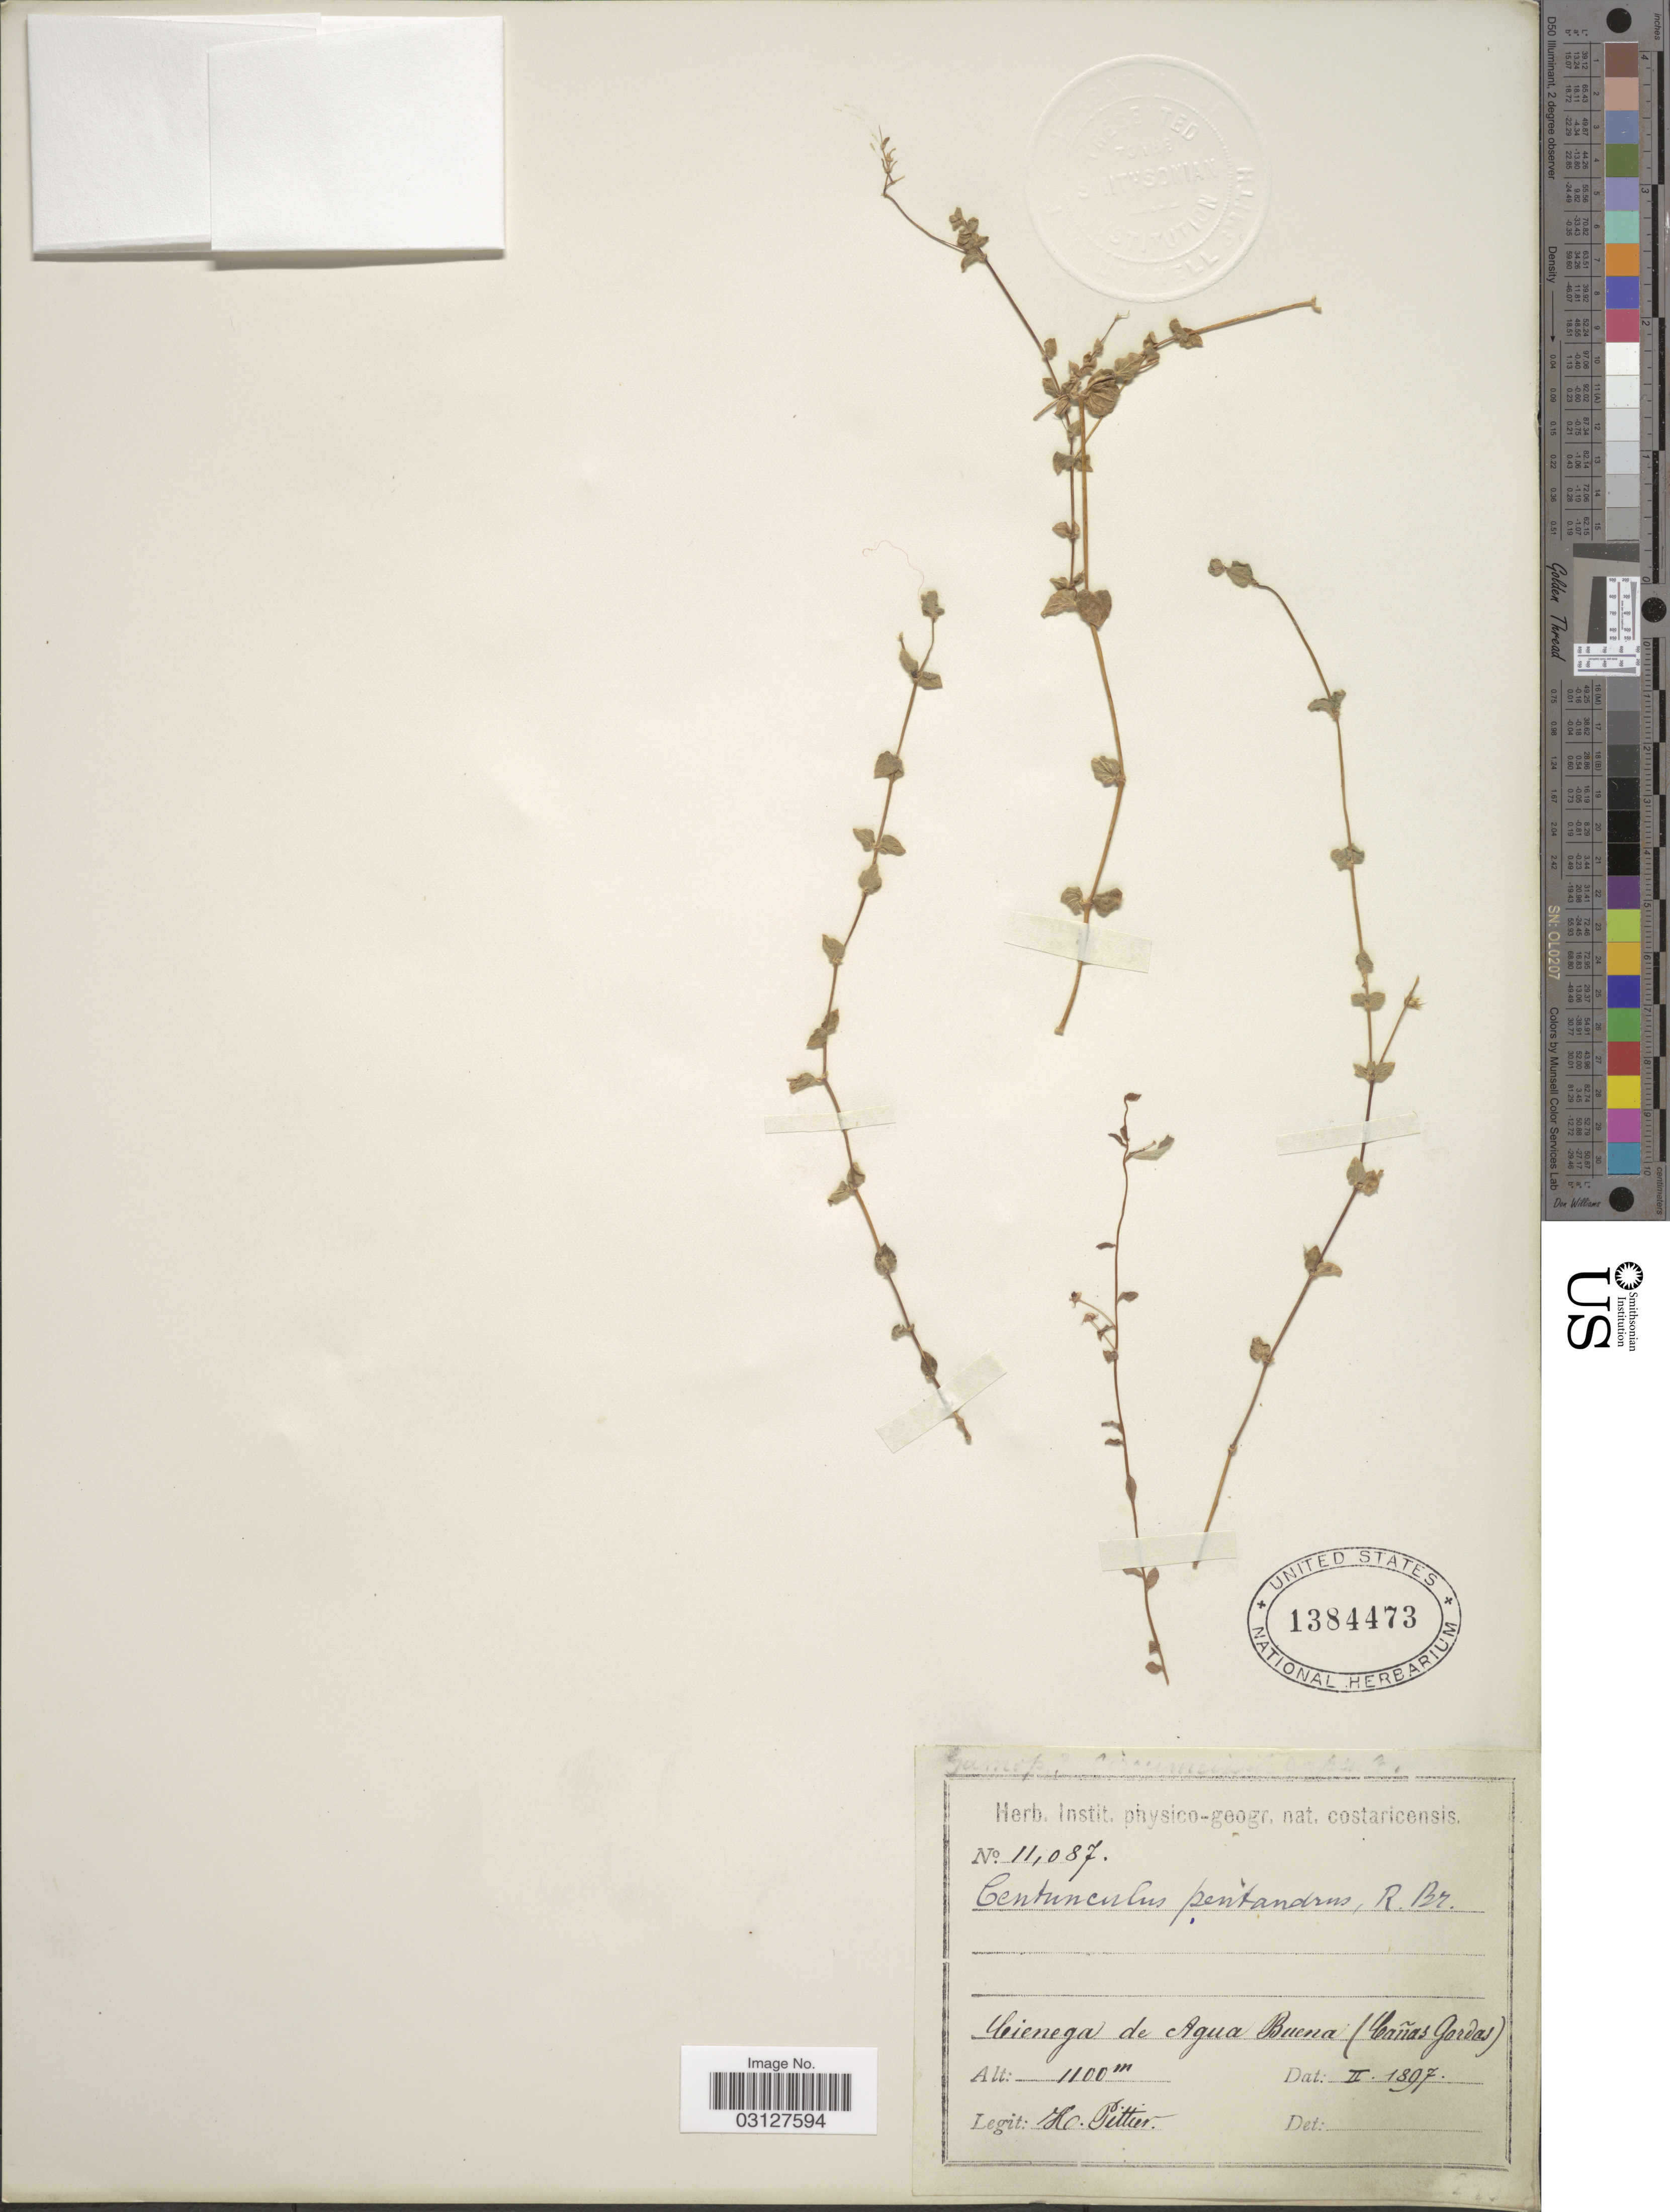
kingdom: Plantae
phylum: Tracheophyta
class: Magnoliopsida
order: Ericales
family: Primulaceae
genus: Anagallis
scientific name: Anagallis pumila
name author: Sw.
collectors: H. F. Pittier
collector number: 11087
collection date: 1897-02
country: Costa Rica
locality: Cienega de Agua Buena (Cañas Gordas).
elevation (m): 1100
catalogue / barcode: US 1384473